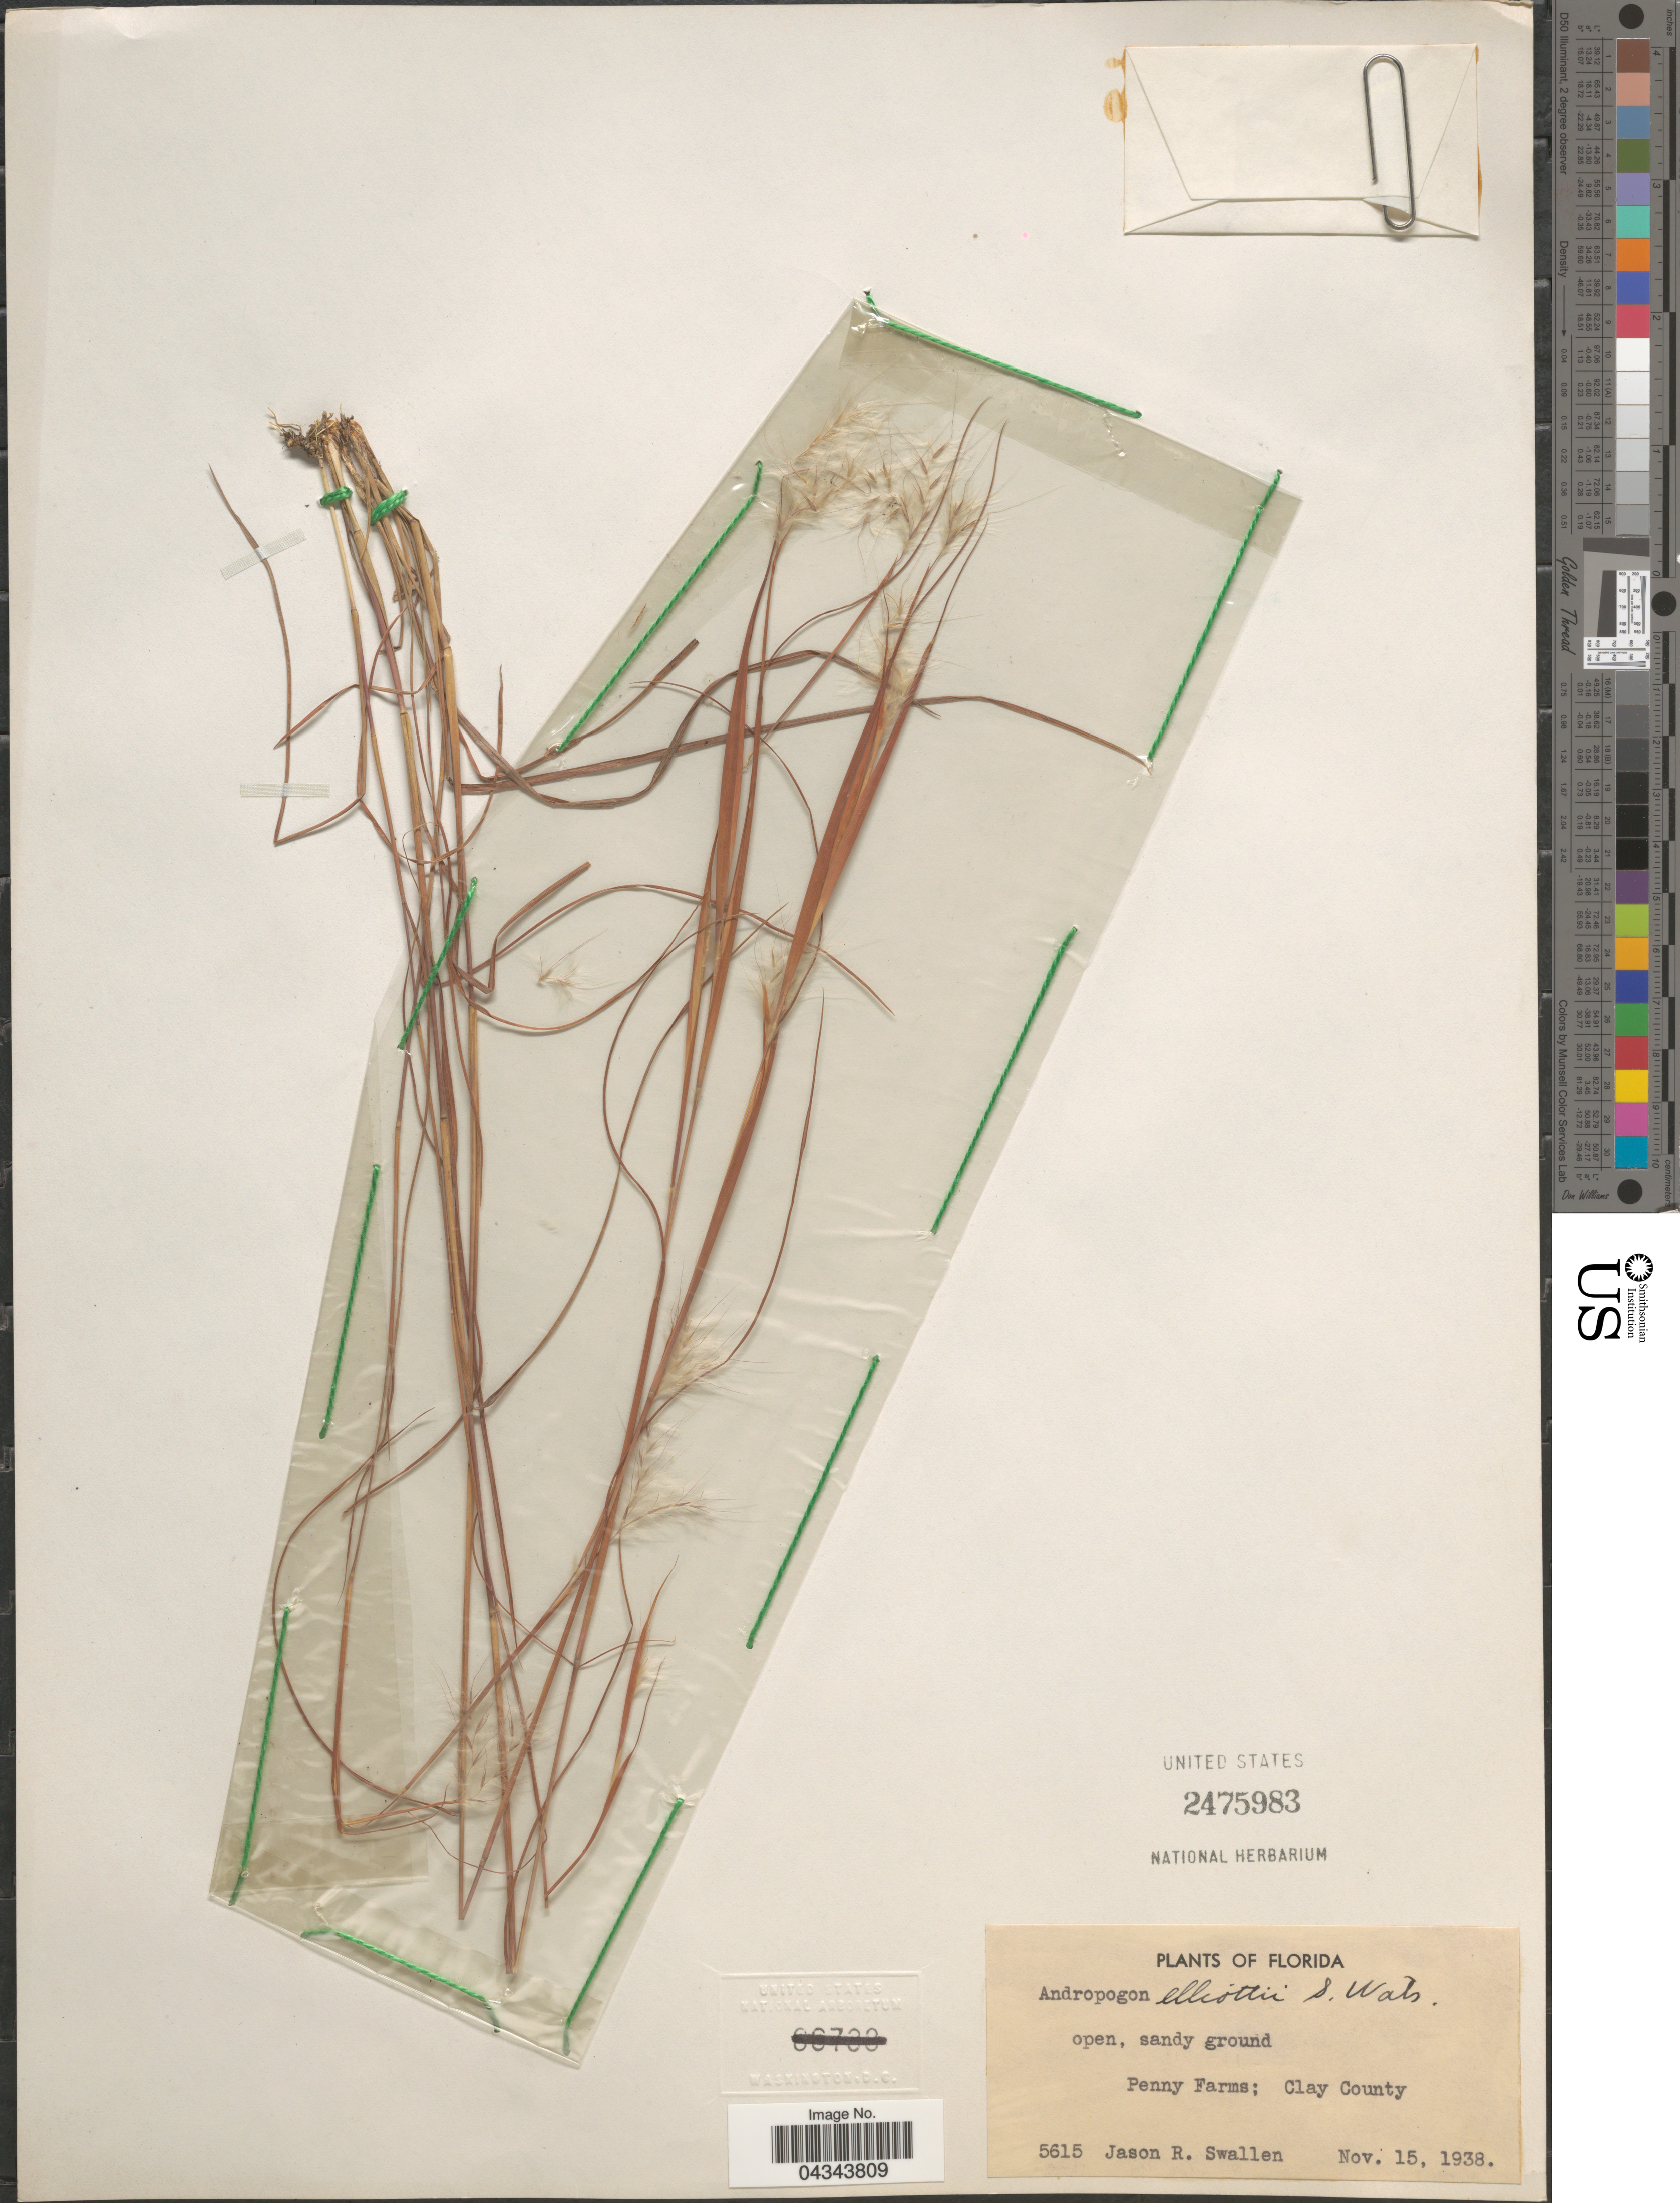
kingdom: Plantae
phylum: Tracheophyta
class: Liliopsida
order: Poales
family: Poaceae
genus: Andropogon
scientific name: Andropogon ternarius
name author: Michx.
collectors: J. R. Swallen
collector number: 5615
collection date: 1938-11-15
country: United States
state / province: Florida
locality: Penny Farms; Clay County.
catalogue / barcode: US 2475983